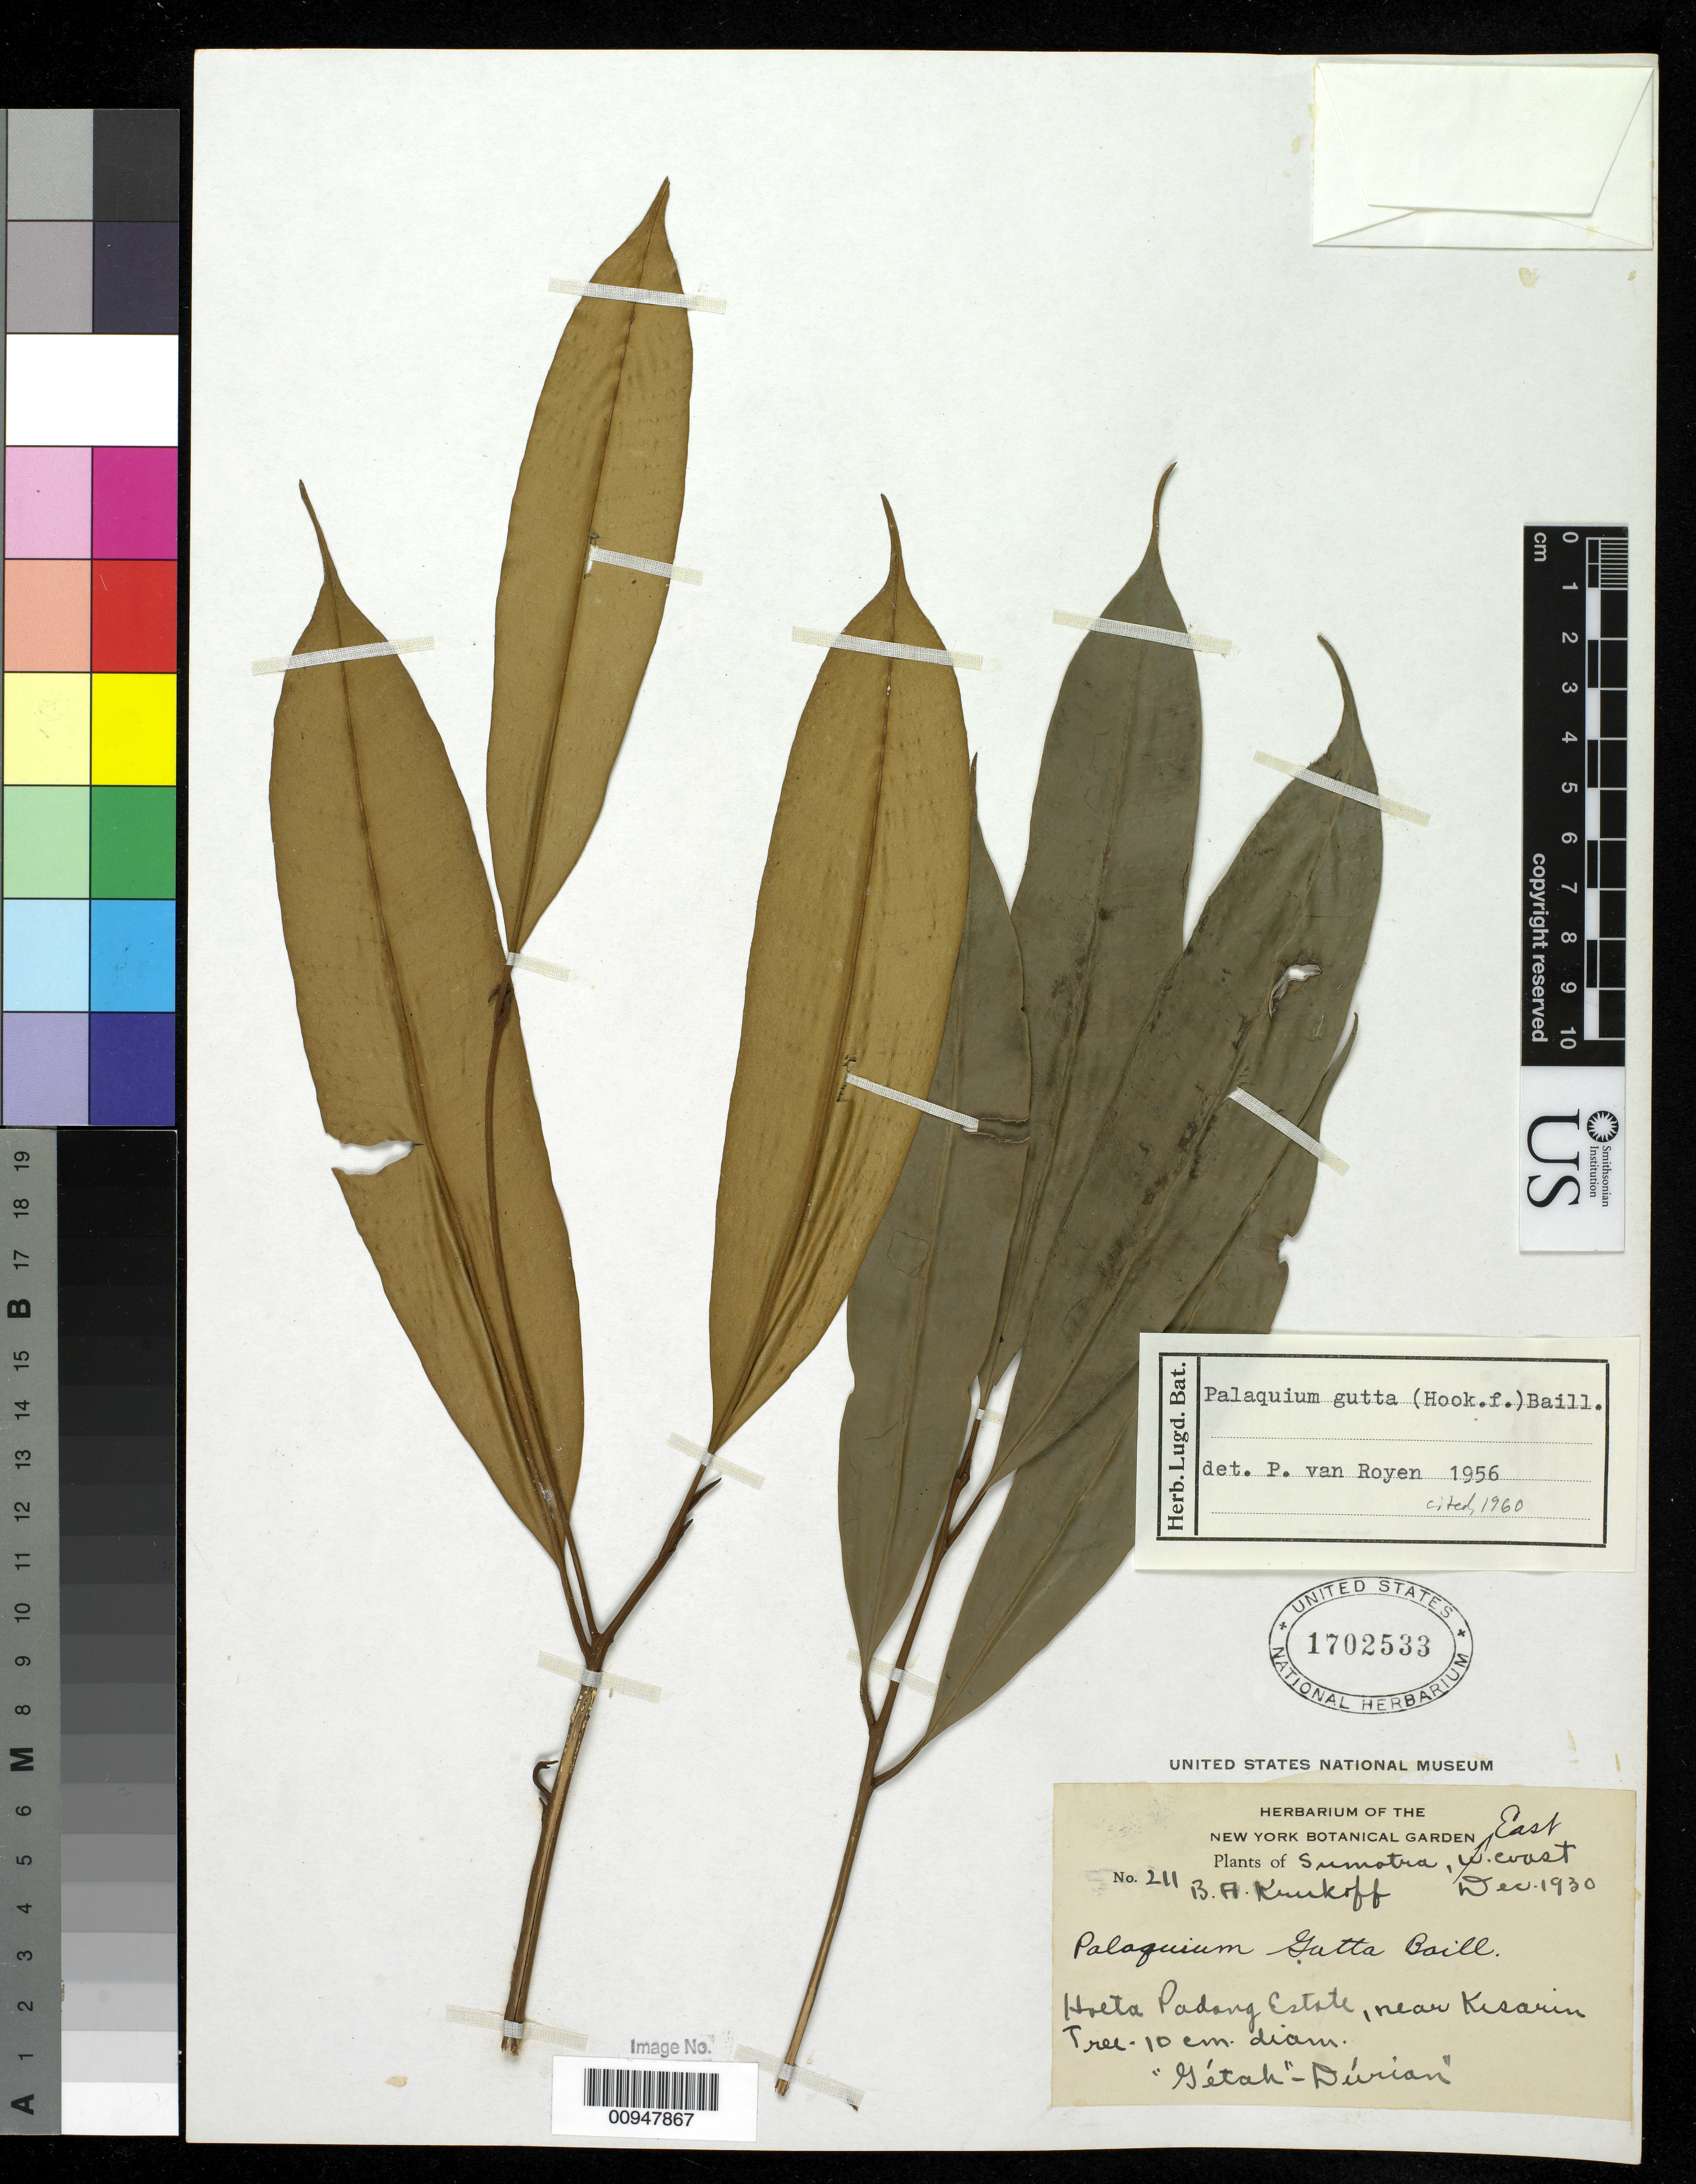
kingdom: Plantae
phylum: Tracheophyta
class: Magnoliopsida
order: Ericales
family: Sapotaceae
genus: Palaquium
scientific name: Palaquium gutta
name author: (Hook.) Baill.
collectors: B. A. Krukoff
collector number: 211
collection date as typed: Dec 1930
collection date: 1930-12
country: Indonesia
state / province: Sumatra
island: Sumatra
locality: Hoeta Padang Estate, near Kisarin, E. coast Sumatra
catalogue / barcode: US 1702533